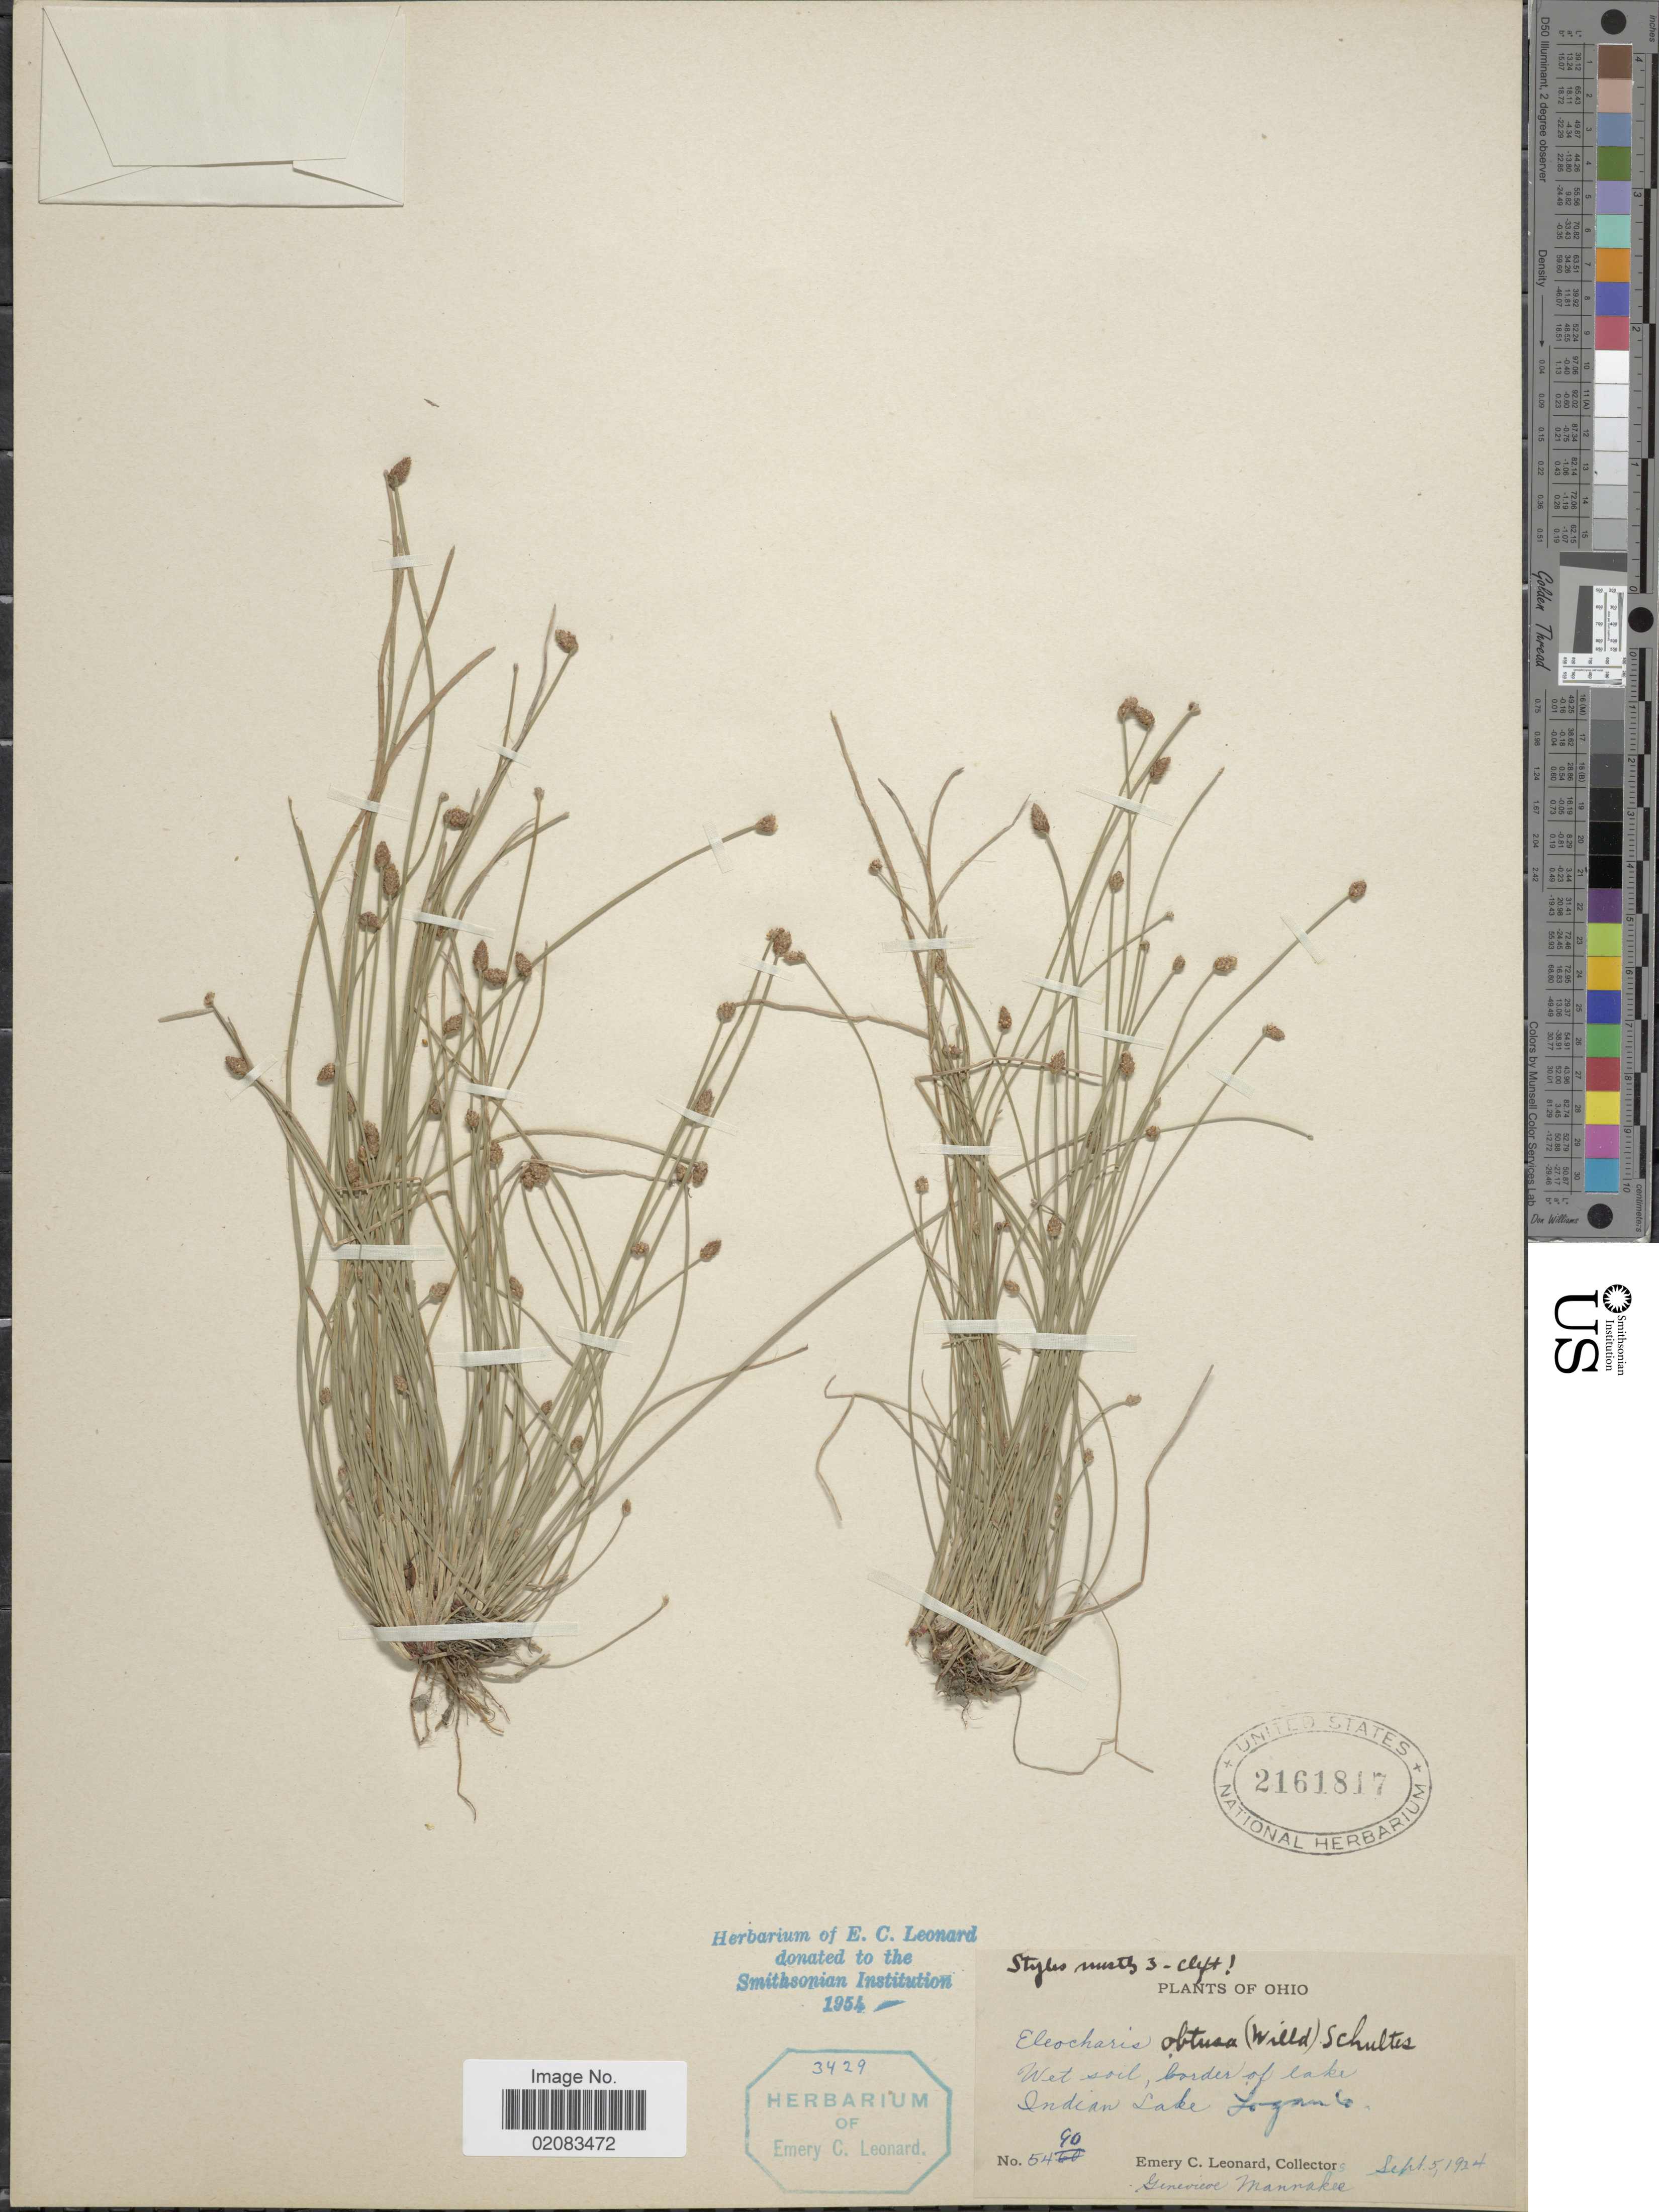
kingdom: Plantae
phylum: Tracheophyta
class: Liliopsida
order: Poales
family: Cyperaceae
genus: Eleocharis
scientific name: Eleocharis obtusa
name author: (Willd.) Schult.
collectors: E. C. Leonard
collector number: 5490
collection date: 1924-09-05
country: United States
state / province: Ohio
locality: Wet soil, border of lake Indian Lake, Logan Co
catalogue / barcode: US 2161817